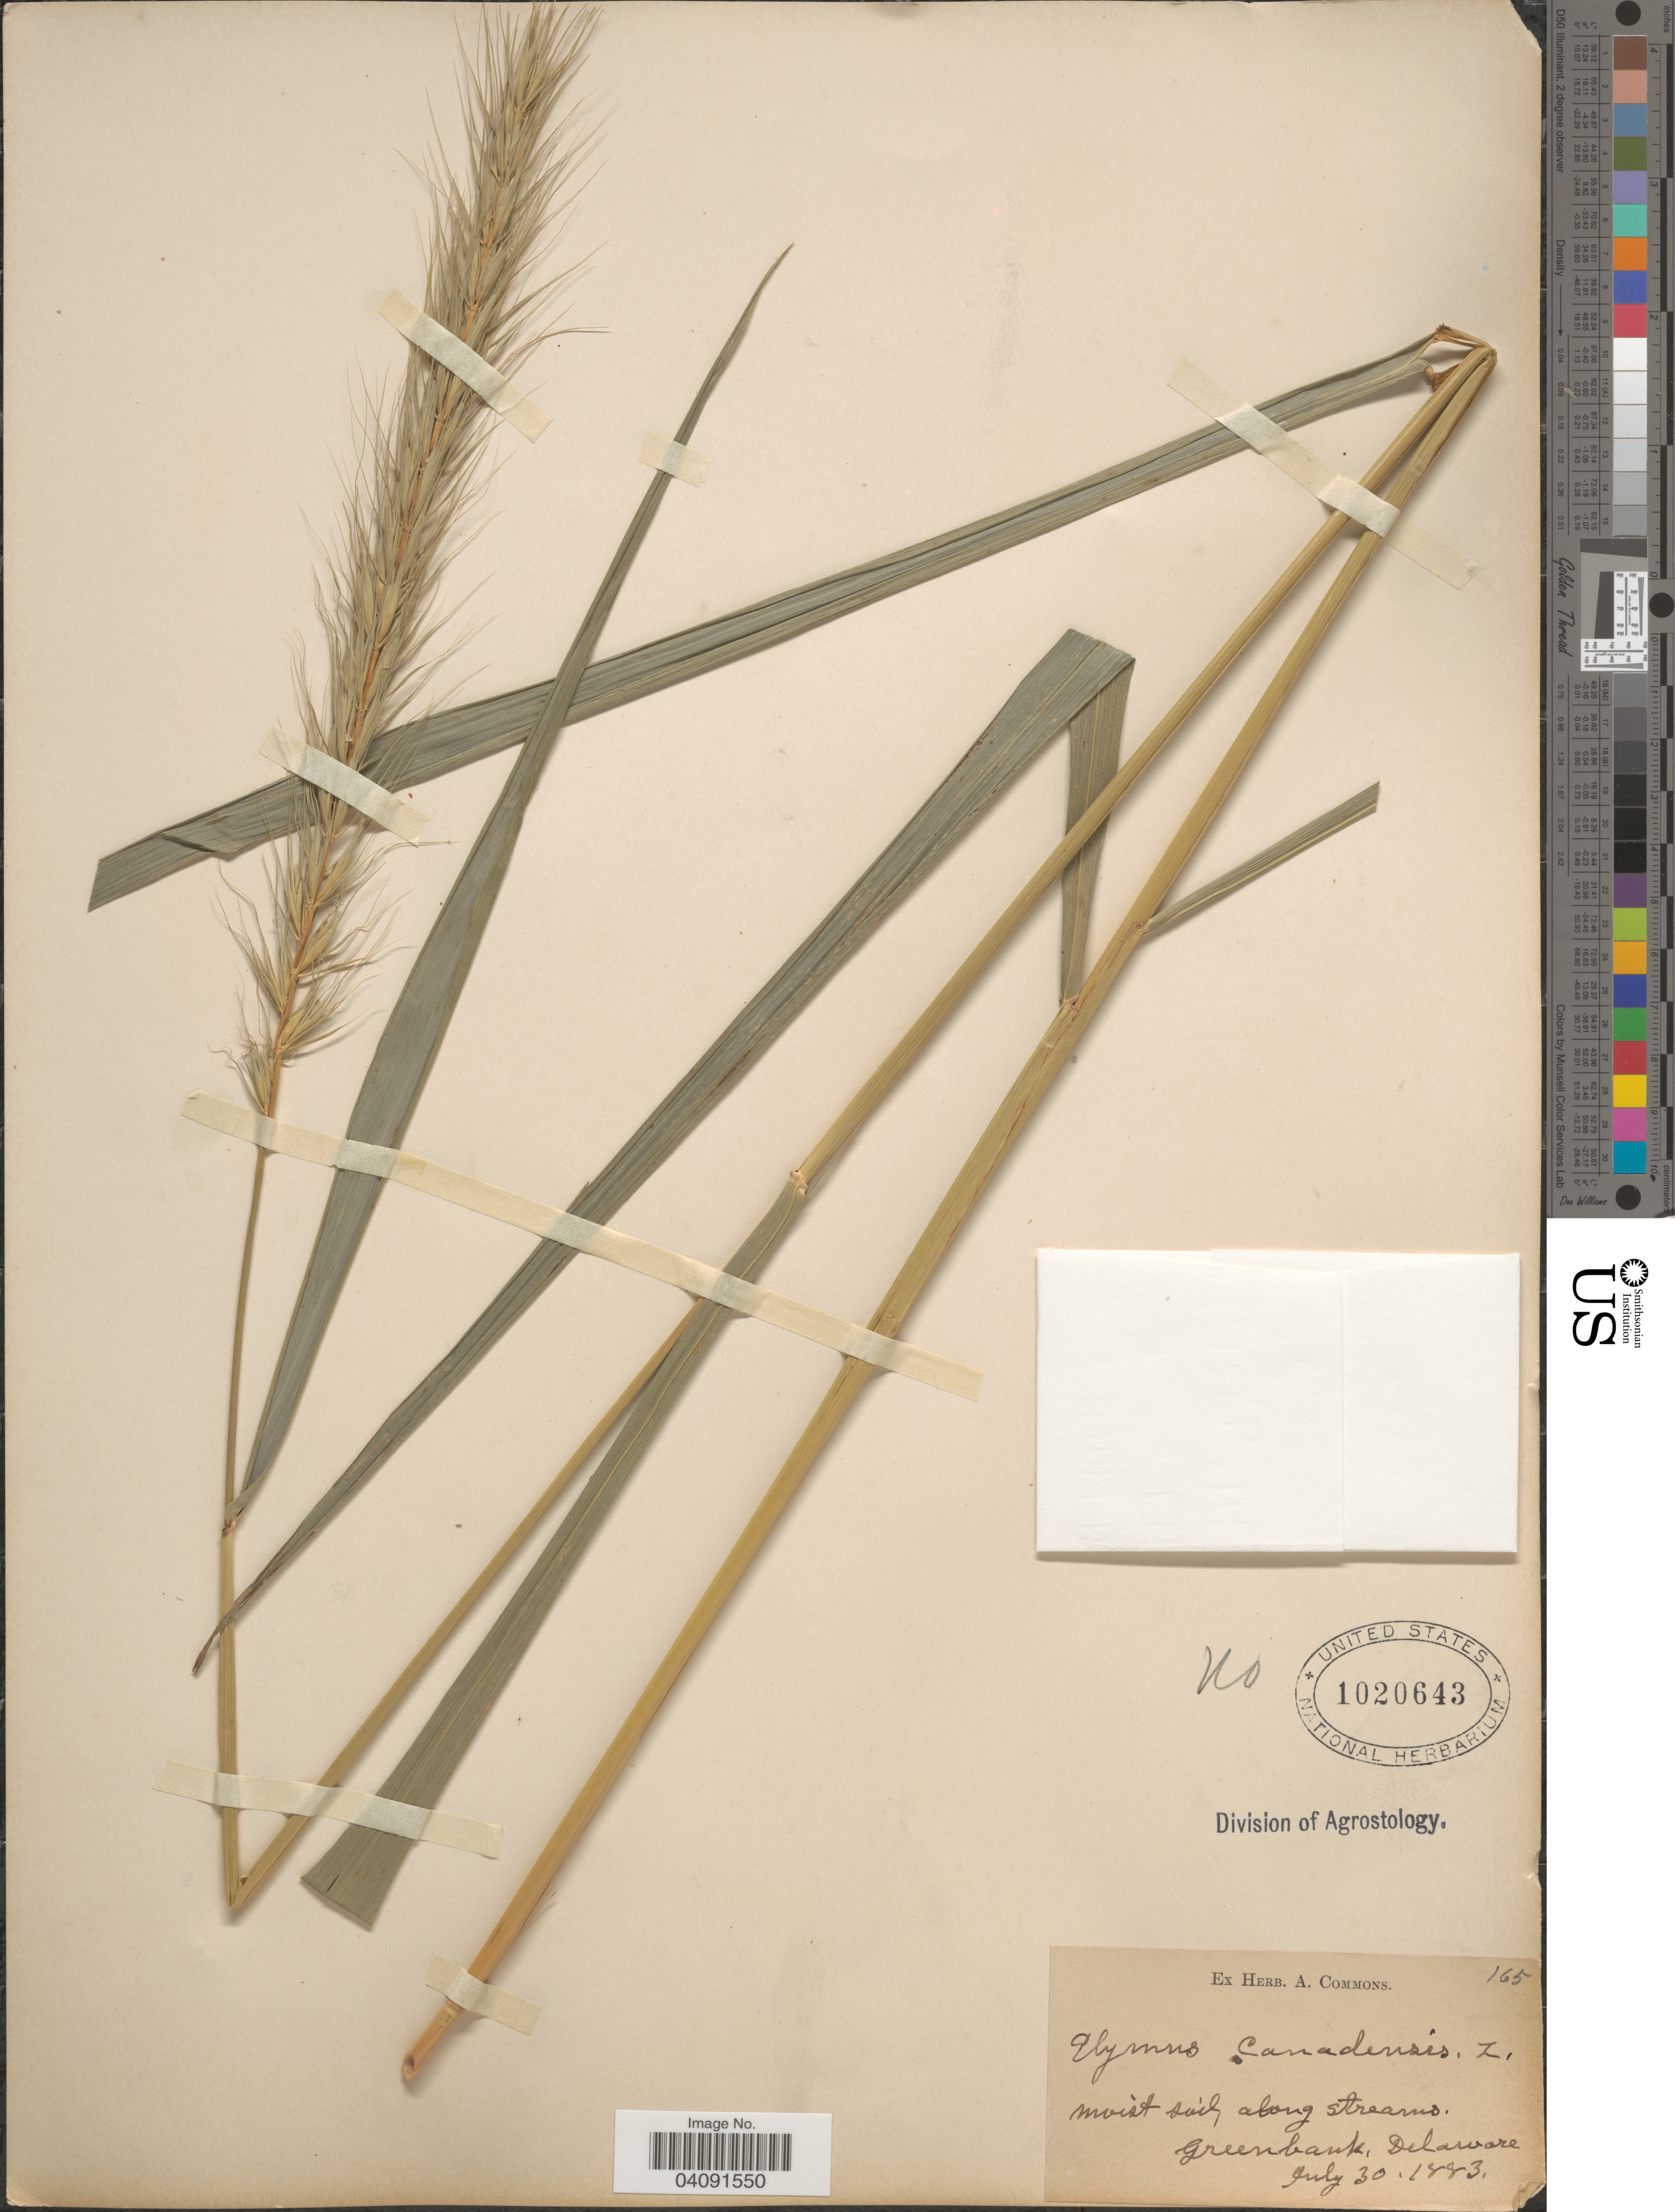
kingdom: Plantae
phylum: Tracheophyta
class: Liliopsida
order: Poales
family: Poaceae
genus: Elymus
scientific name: Elymus canadensis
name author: L.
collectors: ex herb. A. Commons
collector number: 165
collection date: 1883-07-30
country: United States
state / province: Delaware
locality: Moist soil along streams. Greenbank.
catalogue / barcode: US 1020643